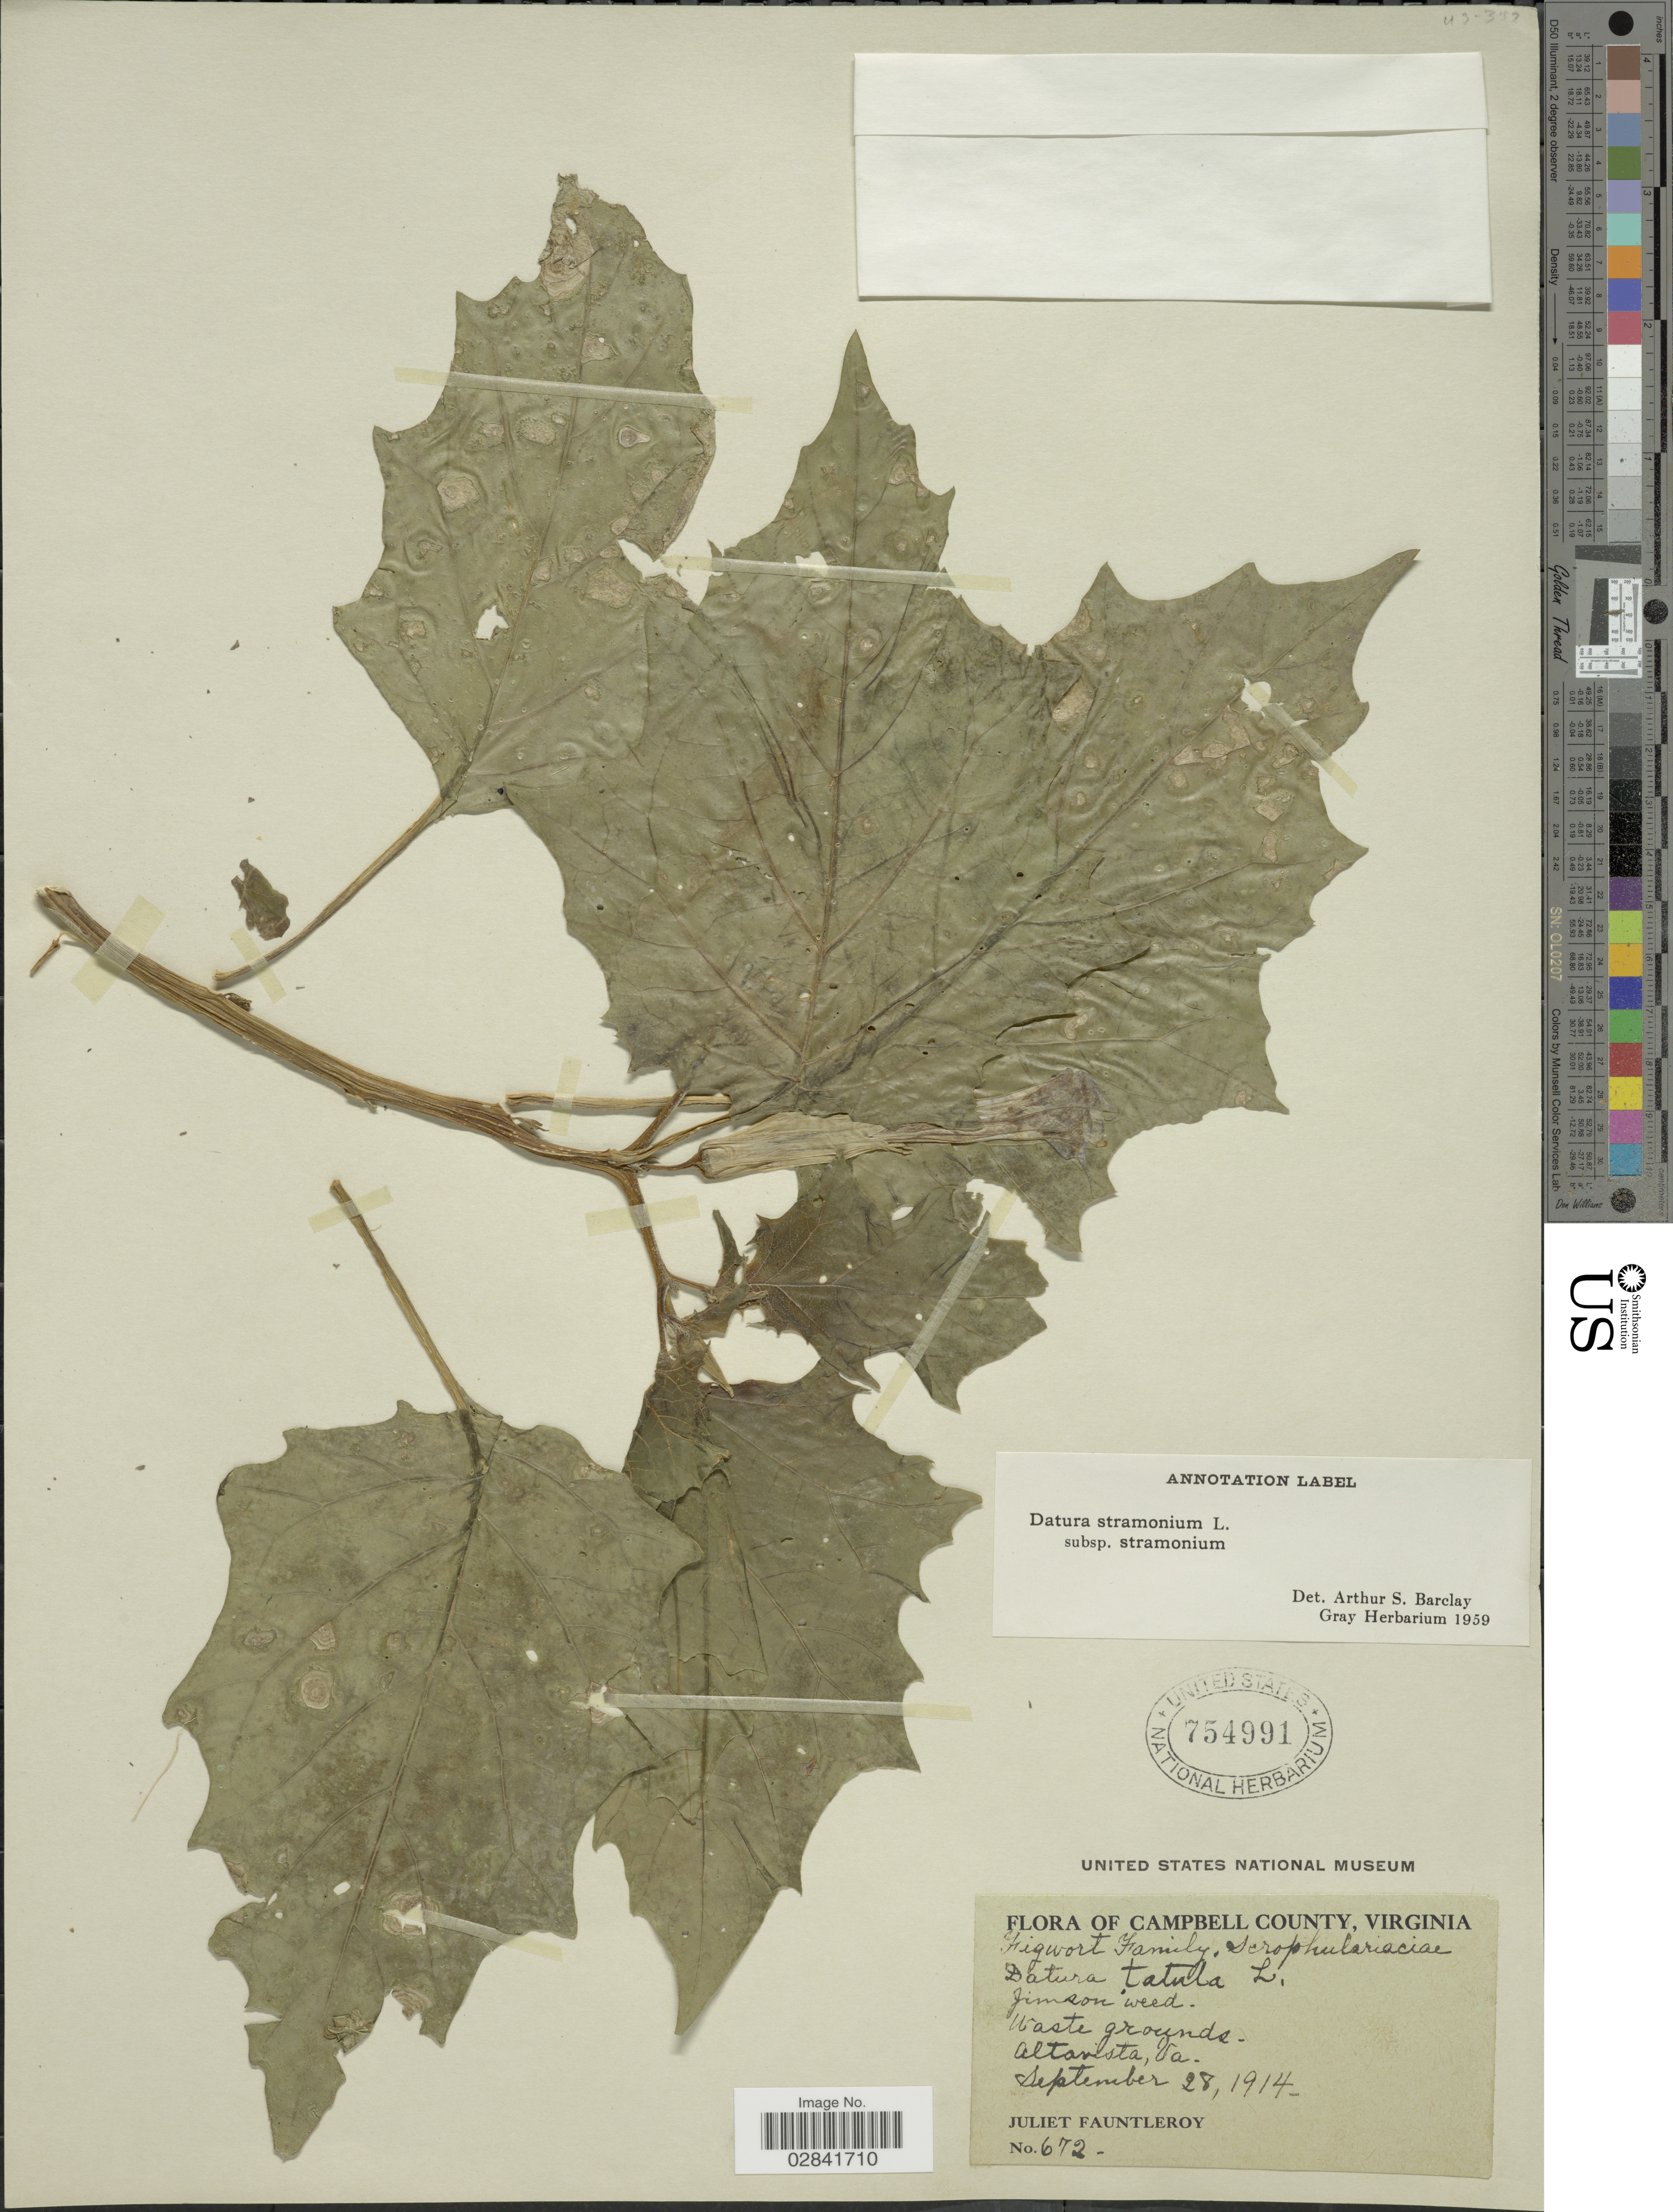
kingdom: Plantae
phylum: Tracheophyta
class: Magnoliopsida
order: Solanales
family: Solanaceae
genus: Datura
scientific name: Datura stramonium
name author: L.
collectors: J. Fauntleroy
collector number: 672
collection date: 1914-09-28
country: United States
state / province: Virginia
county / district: Campbell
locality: Campbell County. Altavista.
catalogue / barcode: US 754991